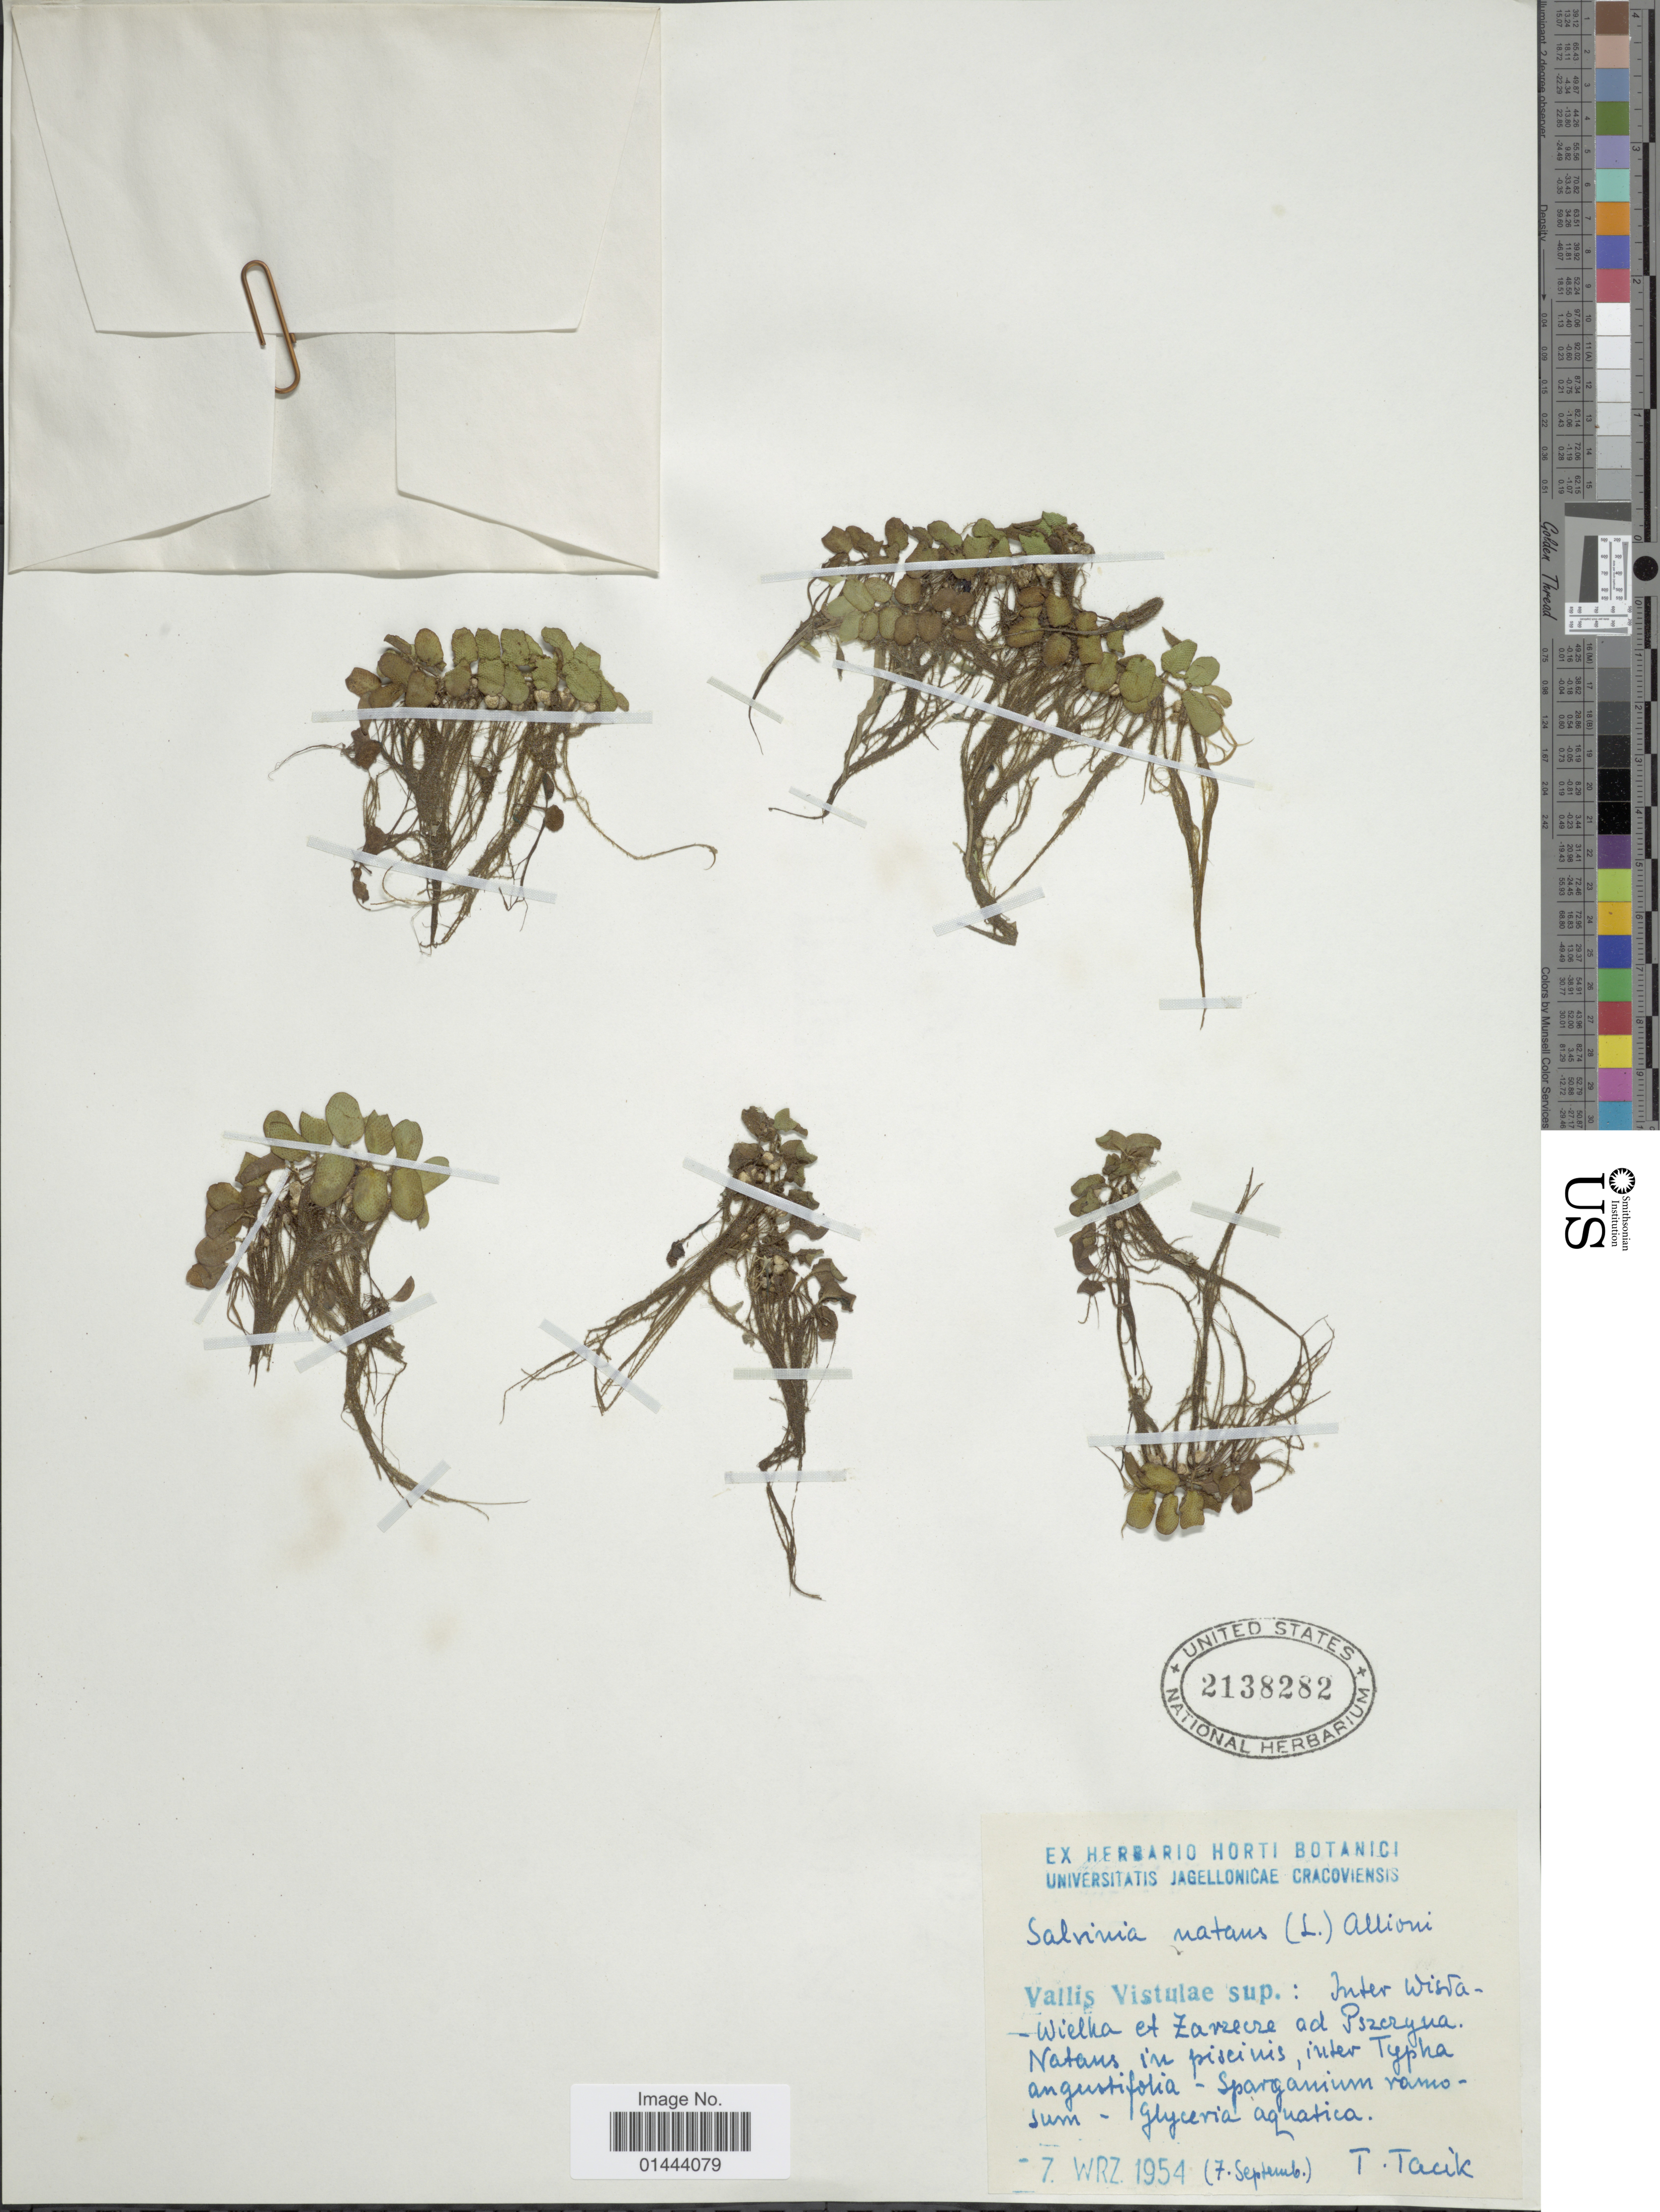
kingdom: Plantae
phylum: Tracheophyta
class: Polypodiopsida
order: Salviniales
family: Salviniaceae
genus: Salvinia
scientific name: Salvinia natans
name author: (L.) All.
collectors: T. Tacik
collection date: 1954-09-07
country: Poland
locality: Vallis Vistulae sup.: Inter Wisra-Wielka et Zarzecre ad Pszcryna, Natans in piseiuis, inter Typha angustifolia [interpreted]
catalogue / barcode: US 2138282